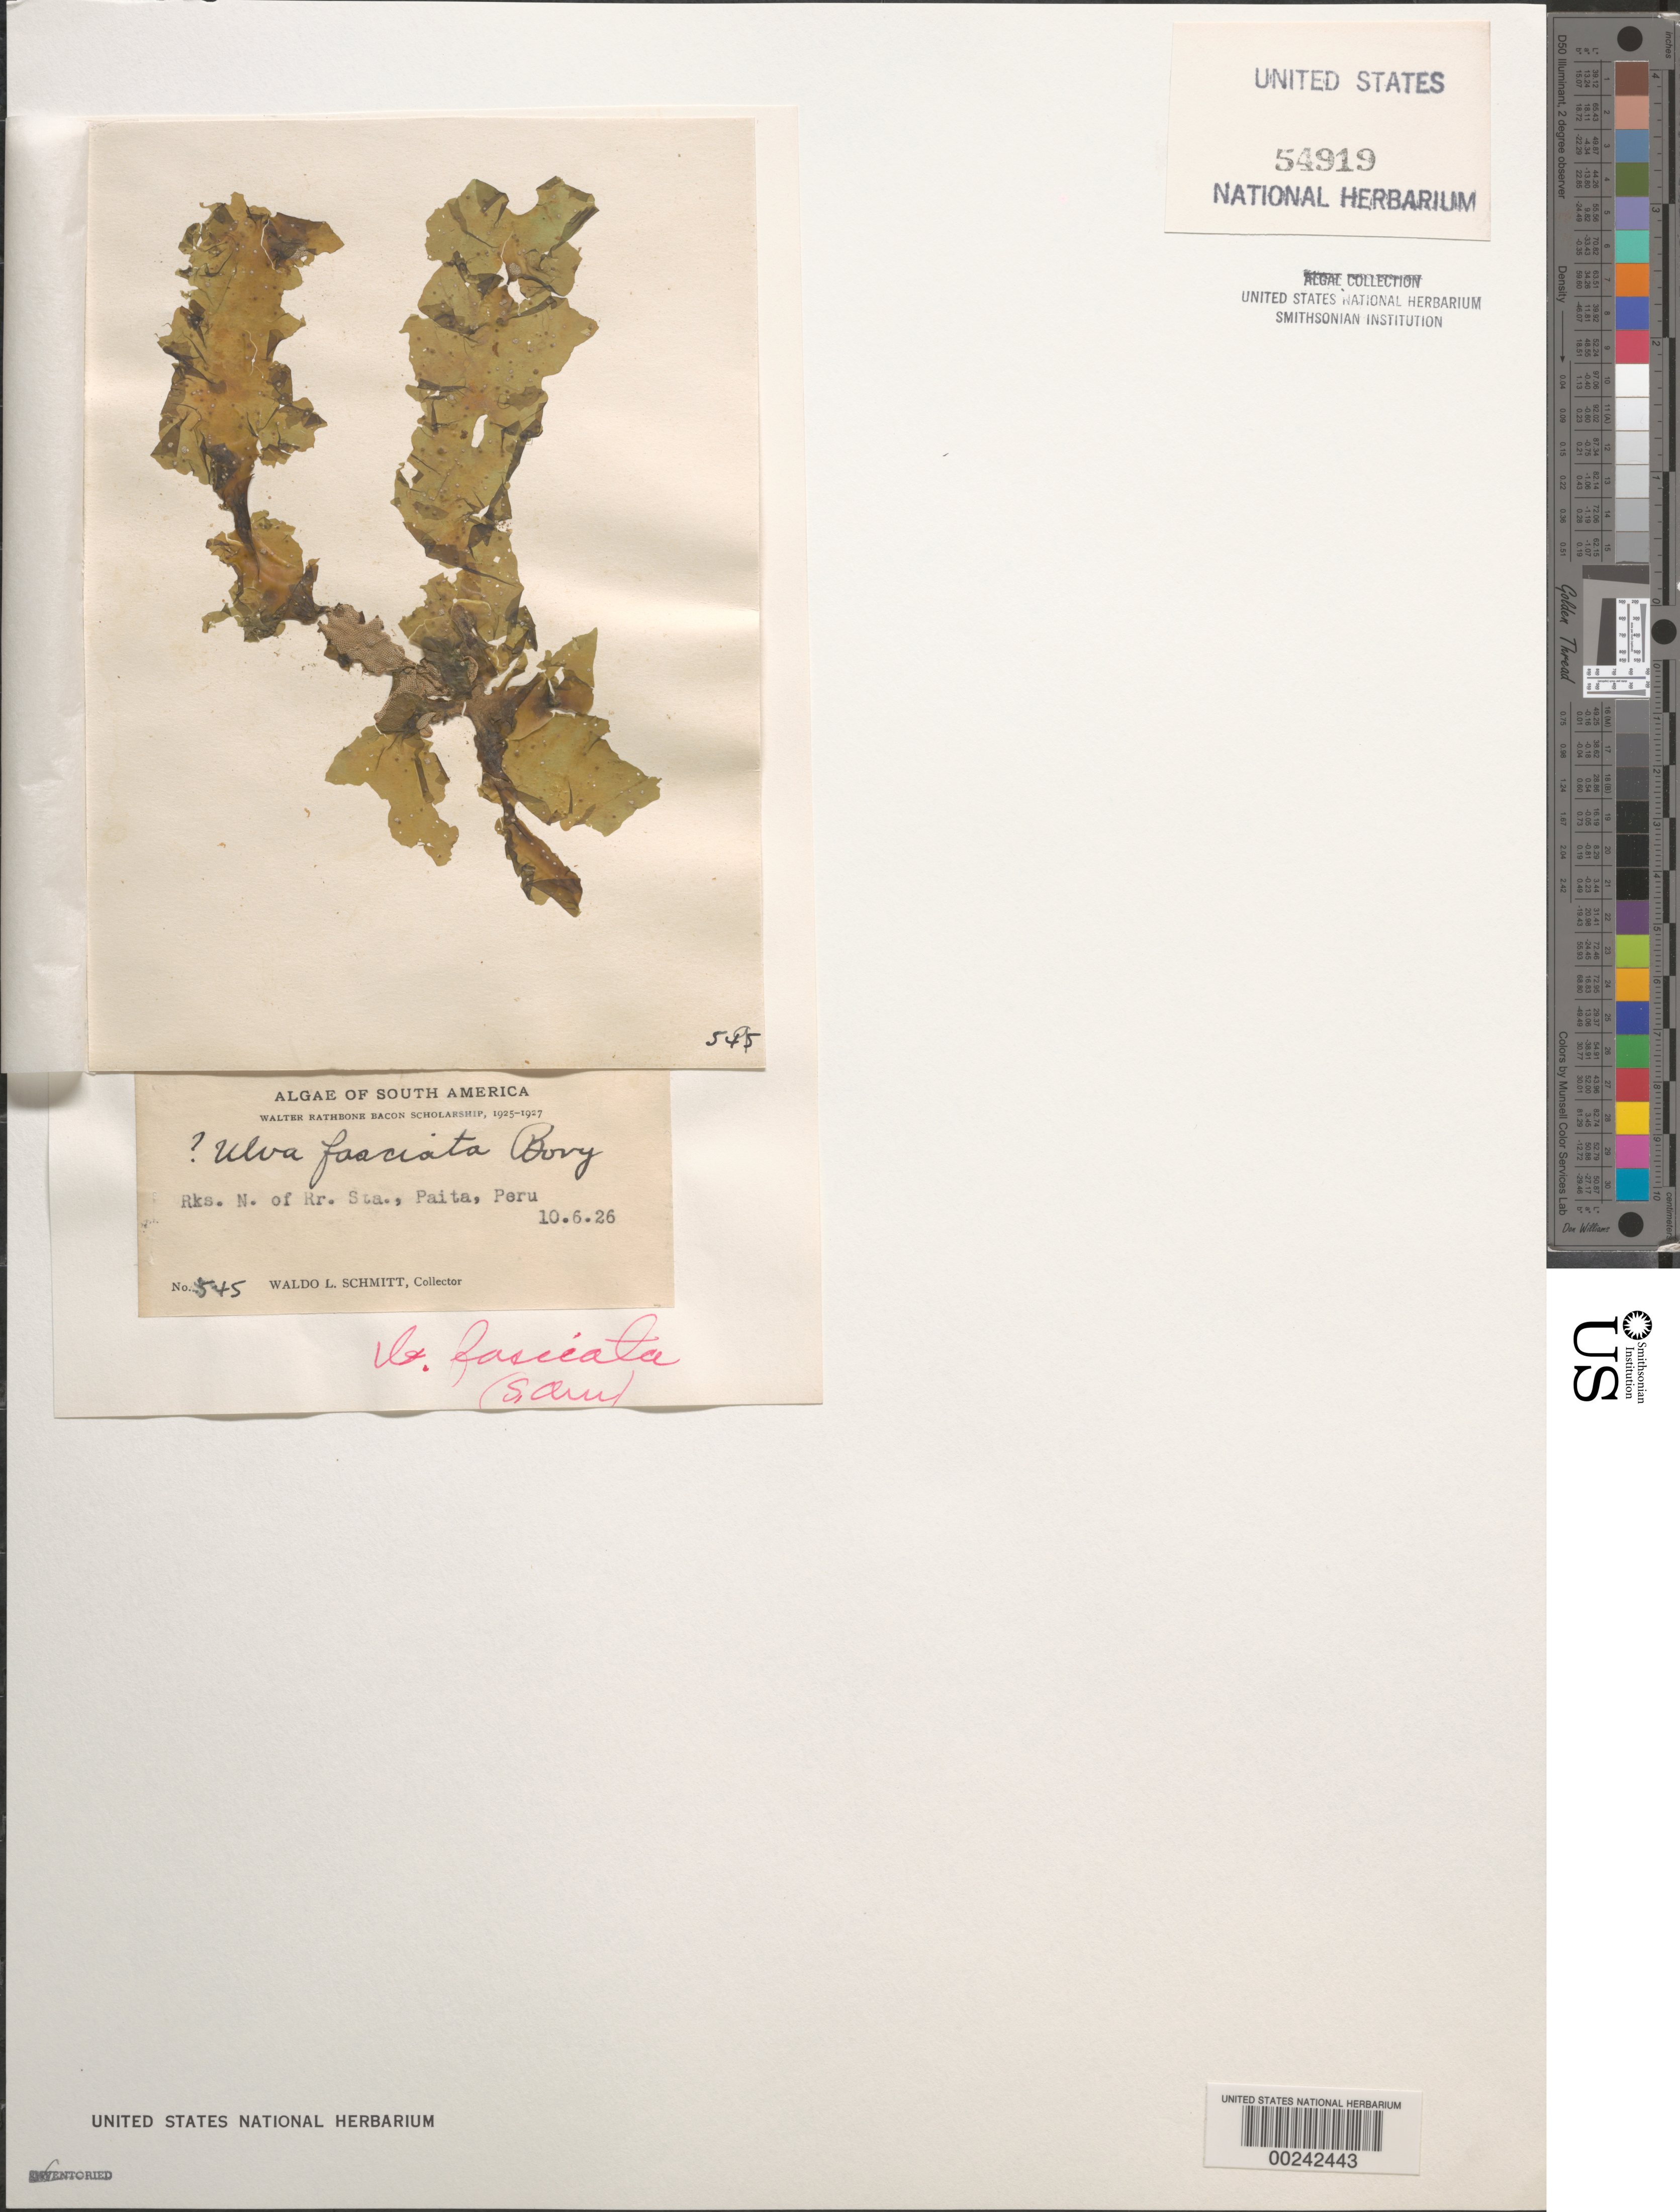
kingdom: Plantae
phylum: Chlorophyta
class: Ulvophyceae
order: Ulvales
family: Ulvaceae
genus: Ulva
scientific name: Ulva lactuca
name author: L.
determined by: Algae name updating Project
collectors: W. L. Schmitt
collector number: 545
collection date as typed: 06 Oct 1926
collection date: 1926-10-06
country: Peru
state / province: Piura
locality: Paita, north of railroad station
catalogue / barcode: US 54919